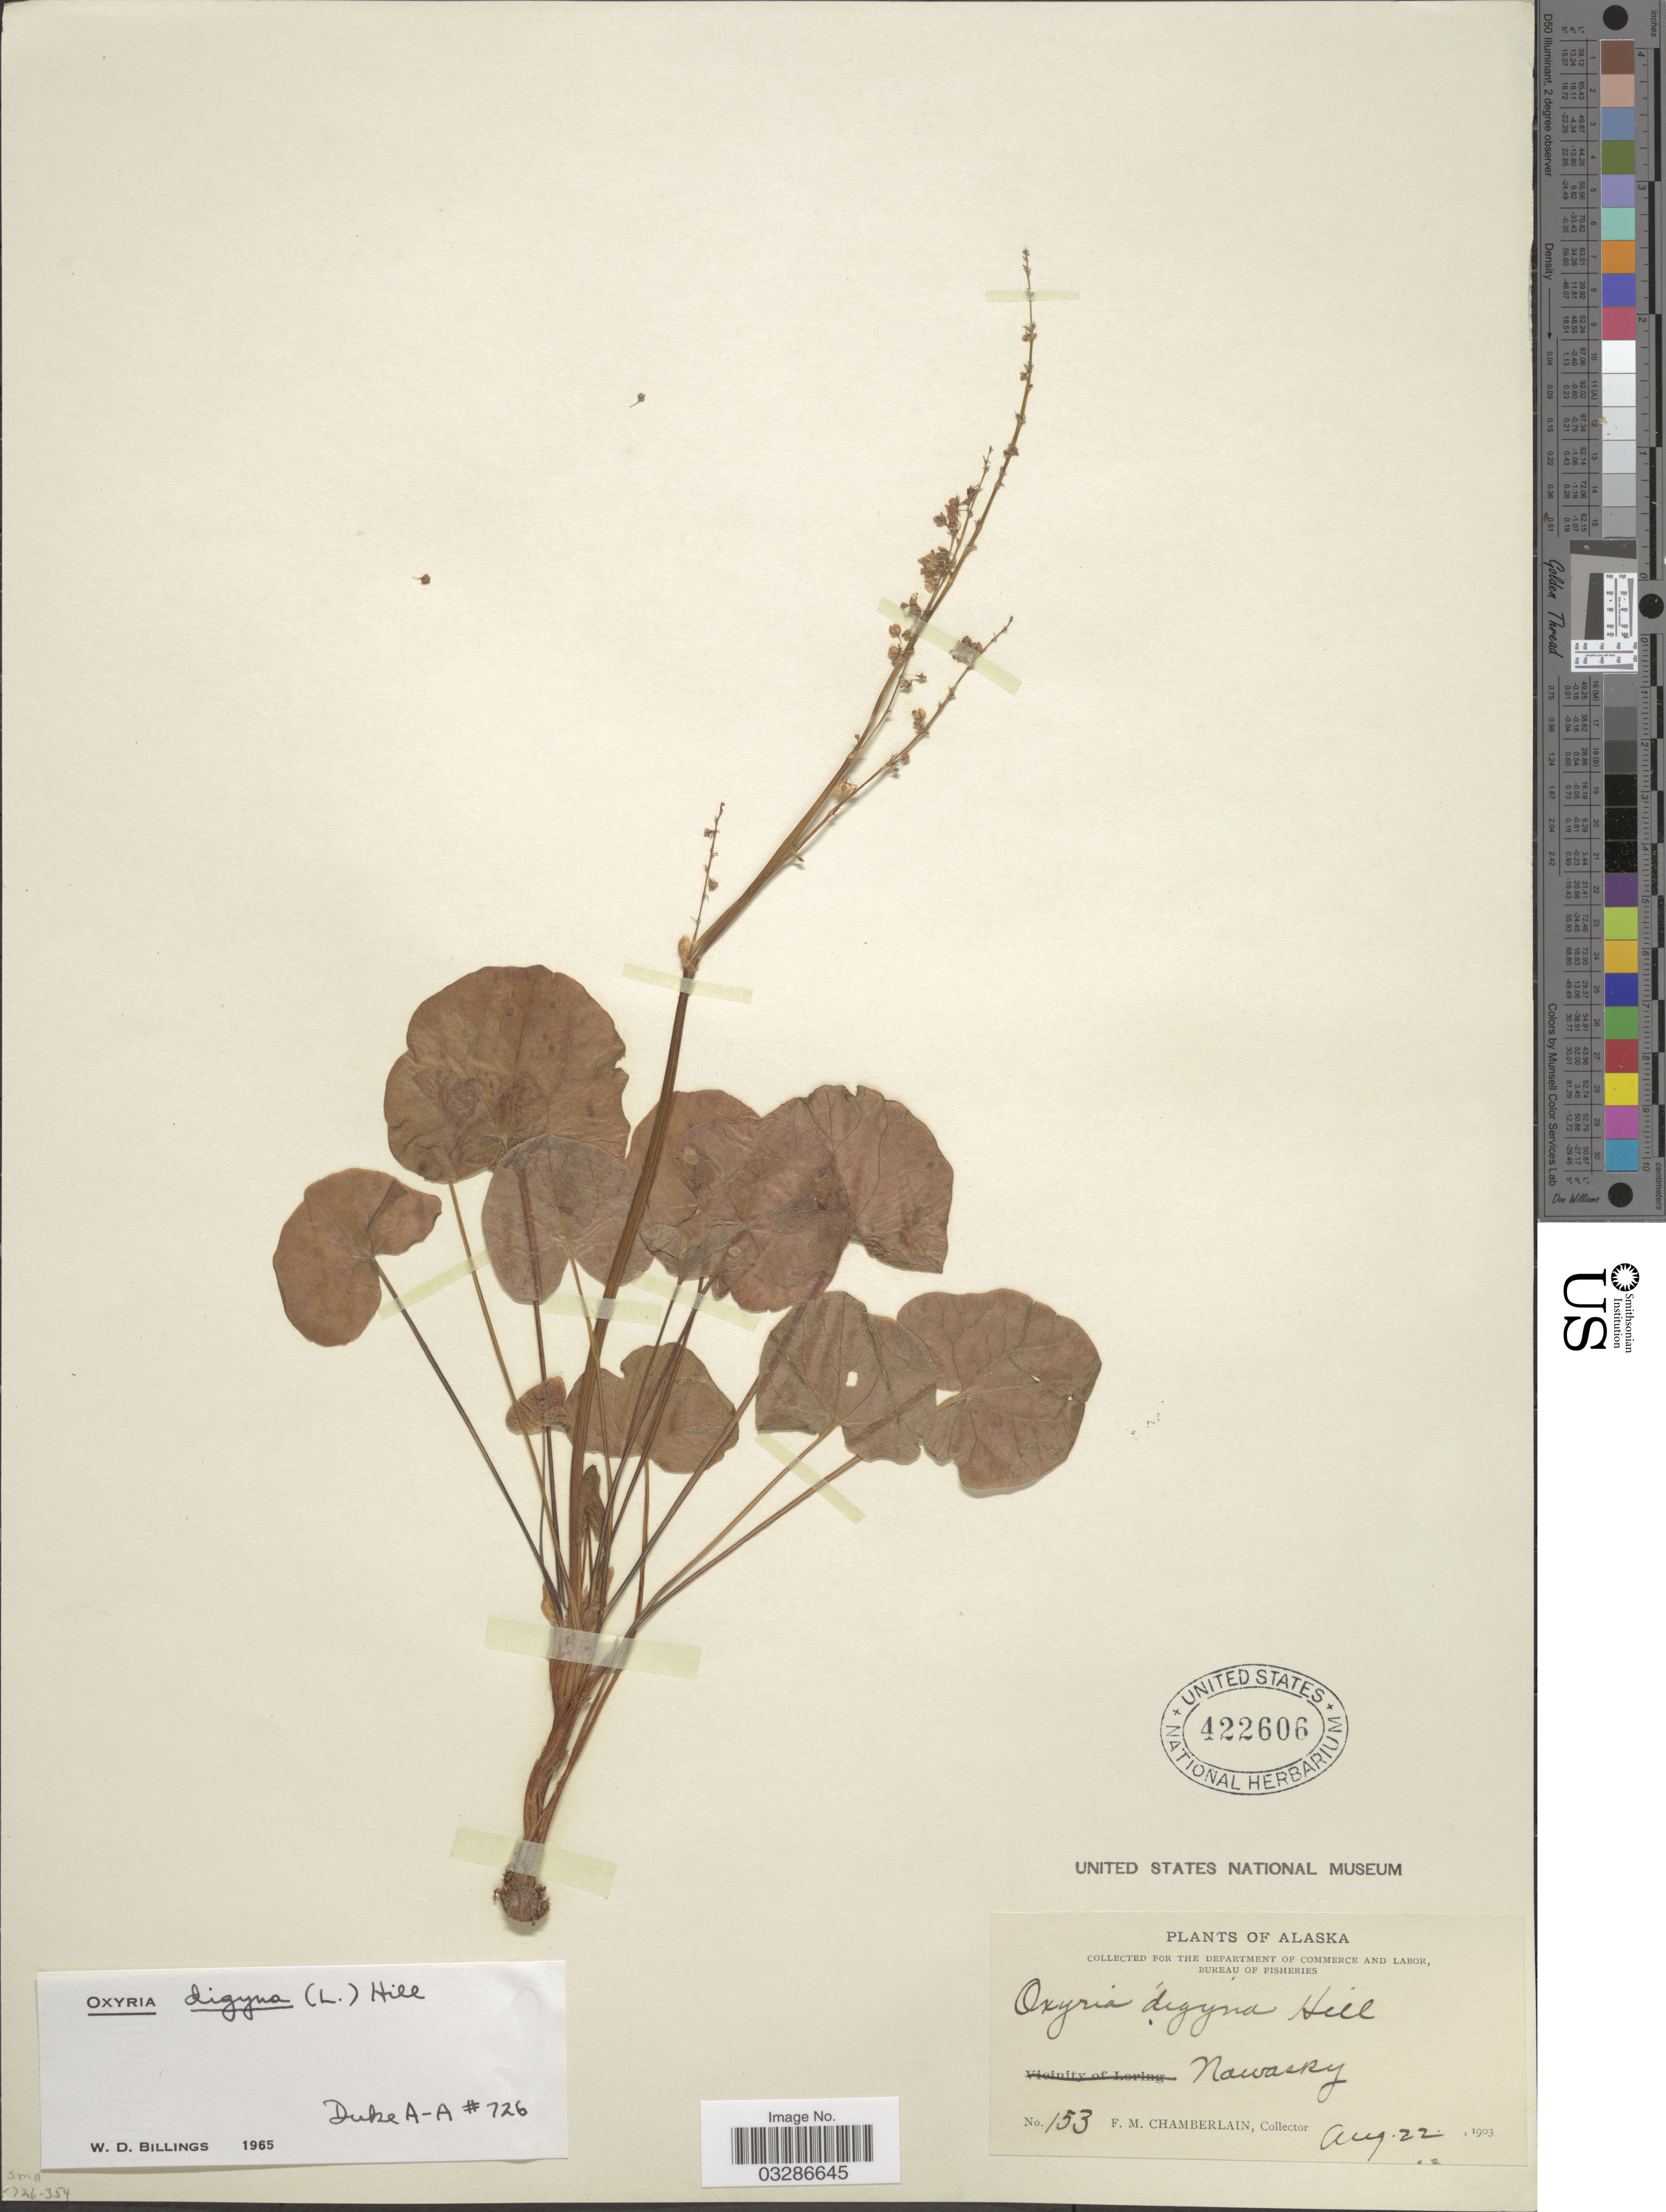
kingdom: Plantae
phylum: Tracheophyta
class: Magnoliopsida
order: Caryophyllales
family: Polygonaceae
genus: Oxyria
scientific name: Oxyria digyna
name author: (L.) Hill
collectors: F. Chamberlain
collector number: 153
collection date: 1903-08-22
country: United States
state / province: Alaska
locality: Nawasky.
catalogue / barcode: US 422606